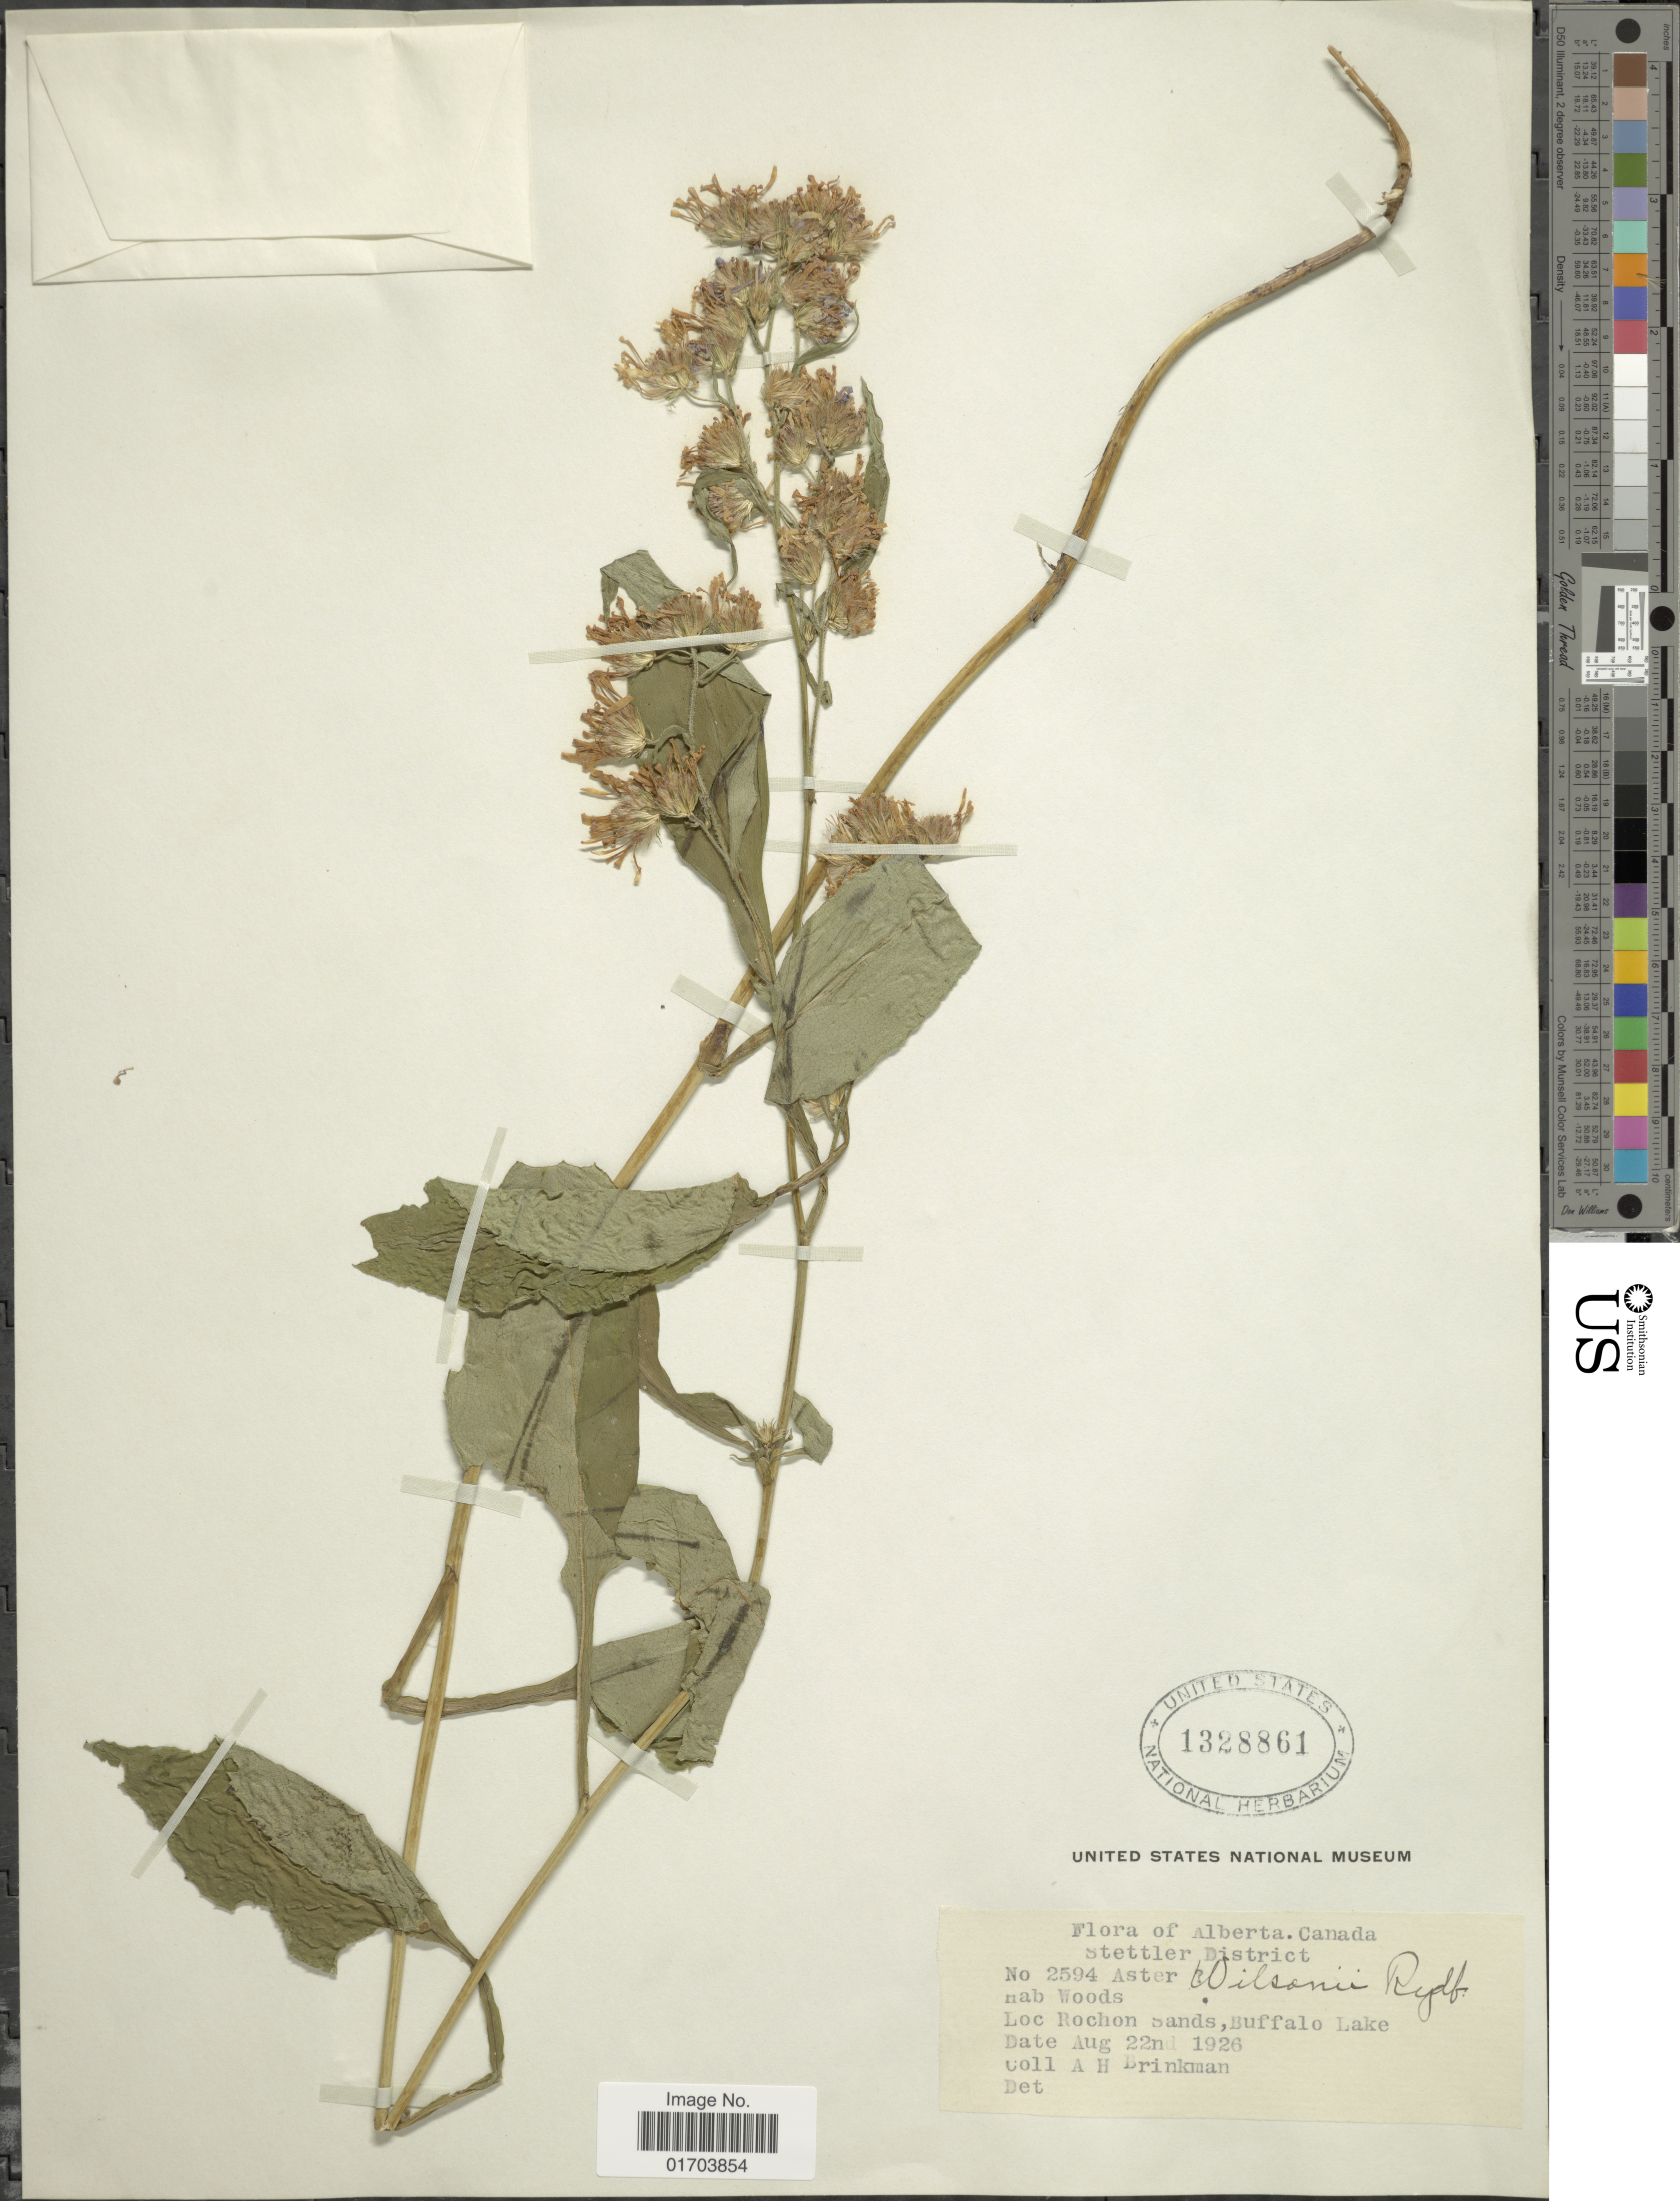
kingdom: Plantae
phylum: Tracheophyta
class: Magnoliopsida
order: Asterales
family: Asteraceae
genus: Symphyotrichum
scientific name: Symphyotrichum ciliolatum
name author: (Lindl.) Á. Löve & D. Löve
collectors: A. Brinkman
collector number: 2594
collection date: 1926-08-22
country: Canada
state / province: Alberta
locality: Stettler District, Woods, Rochon Sands, Buffalo Lake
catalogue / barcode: US 1328861